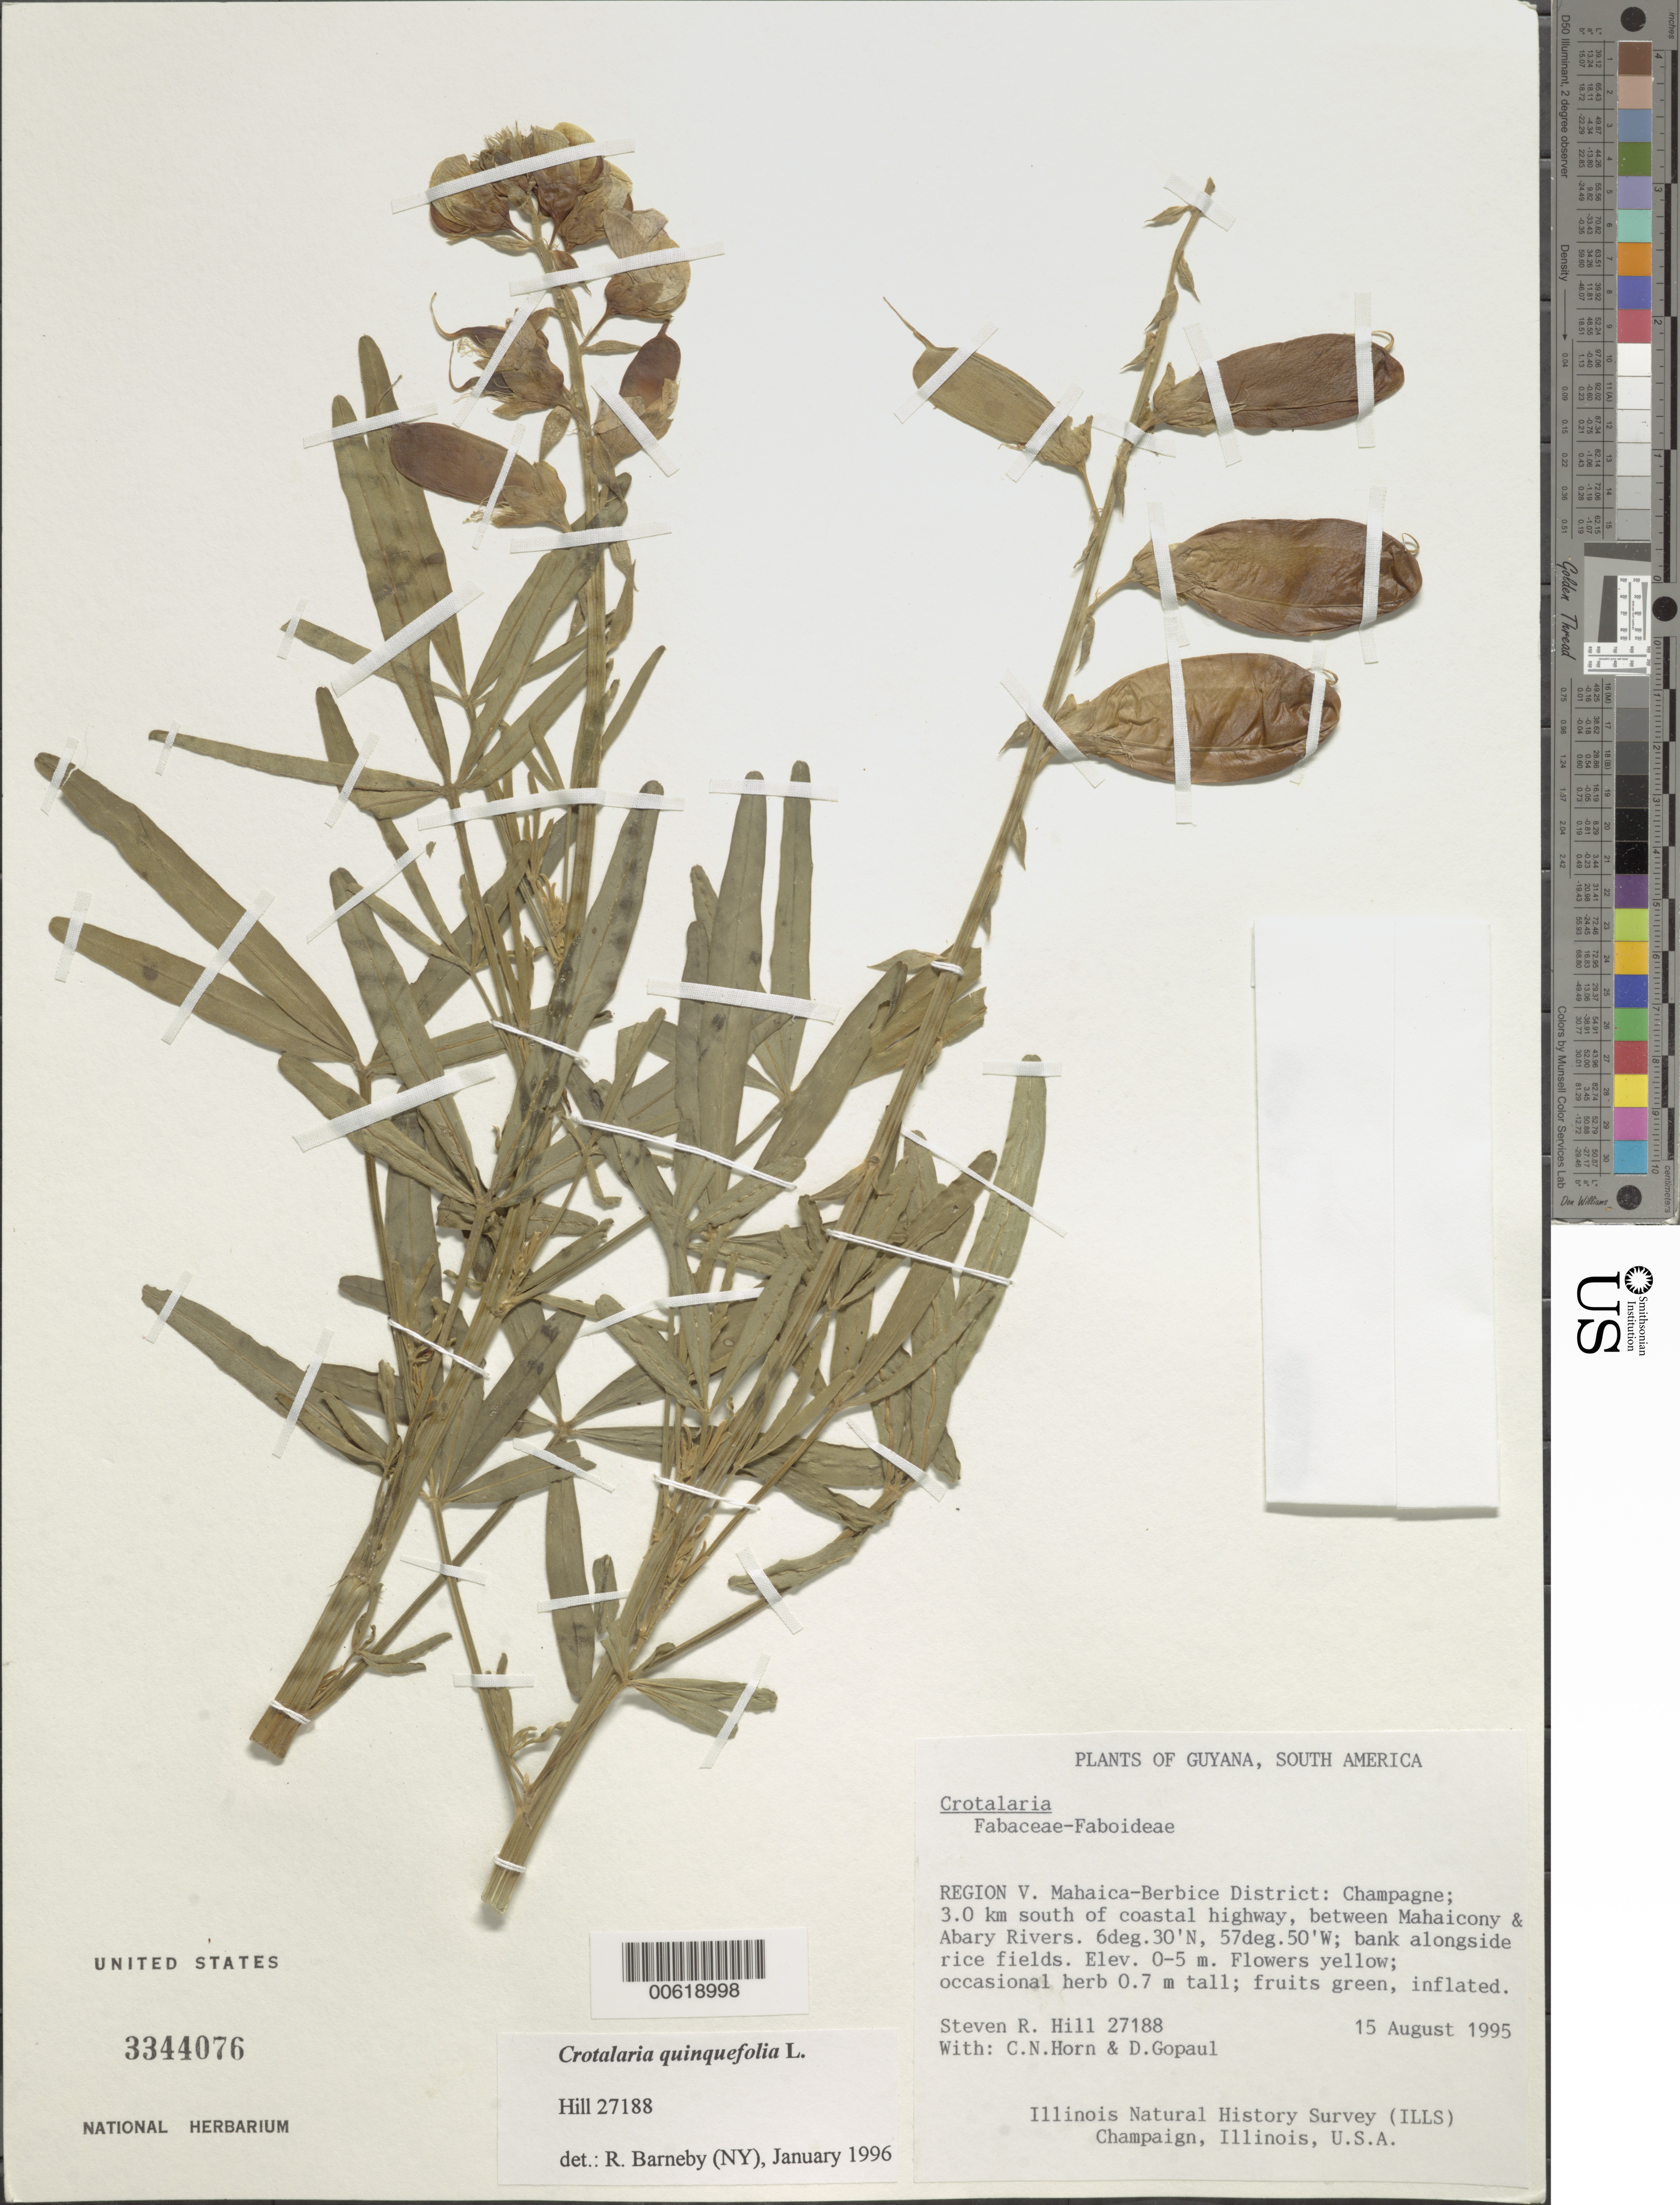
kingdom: Plantae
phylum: Tracheophyta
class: Magnoliopsida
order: Fabales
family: Fabaceae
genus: Crotalaria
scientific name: Crotalaria quinquefolia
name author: L.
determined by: Barneby, Rupert C., (NY)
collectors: S. R. Hill, C. N. Horn & D. Gopaul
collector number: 27188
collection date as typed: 15-Aug-95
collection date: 1995-08-15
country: Guyana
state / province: Mahaica-Berbice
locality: Champagne; 3 km S of coastal hwy., betw. Mahaicony & Abary R.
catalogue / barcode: US 3344076